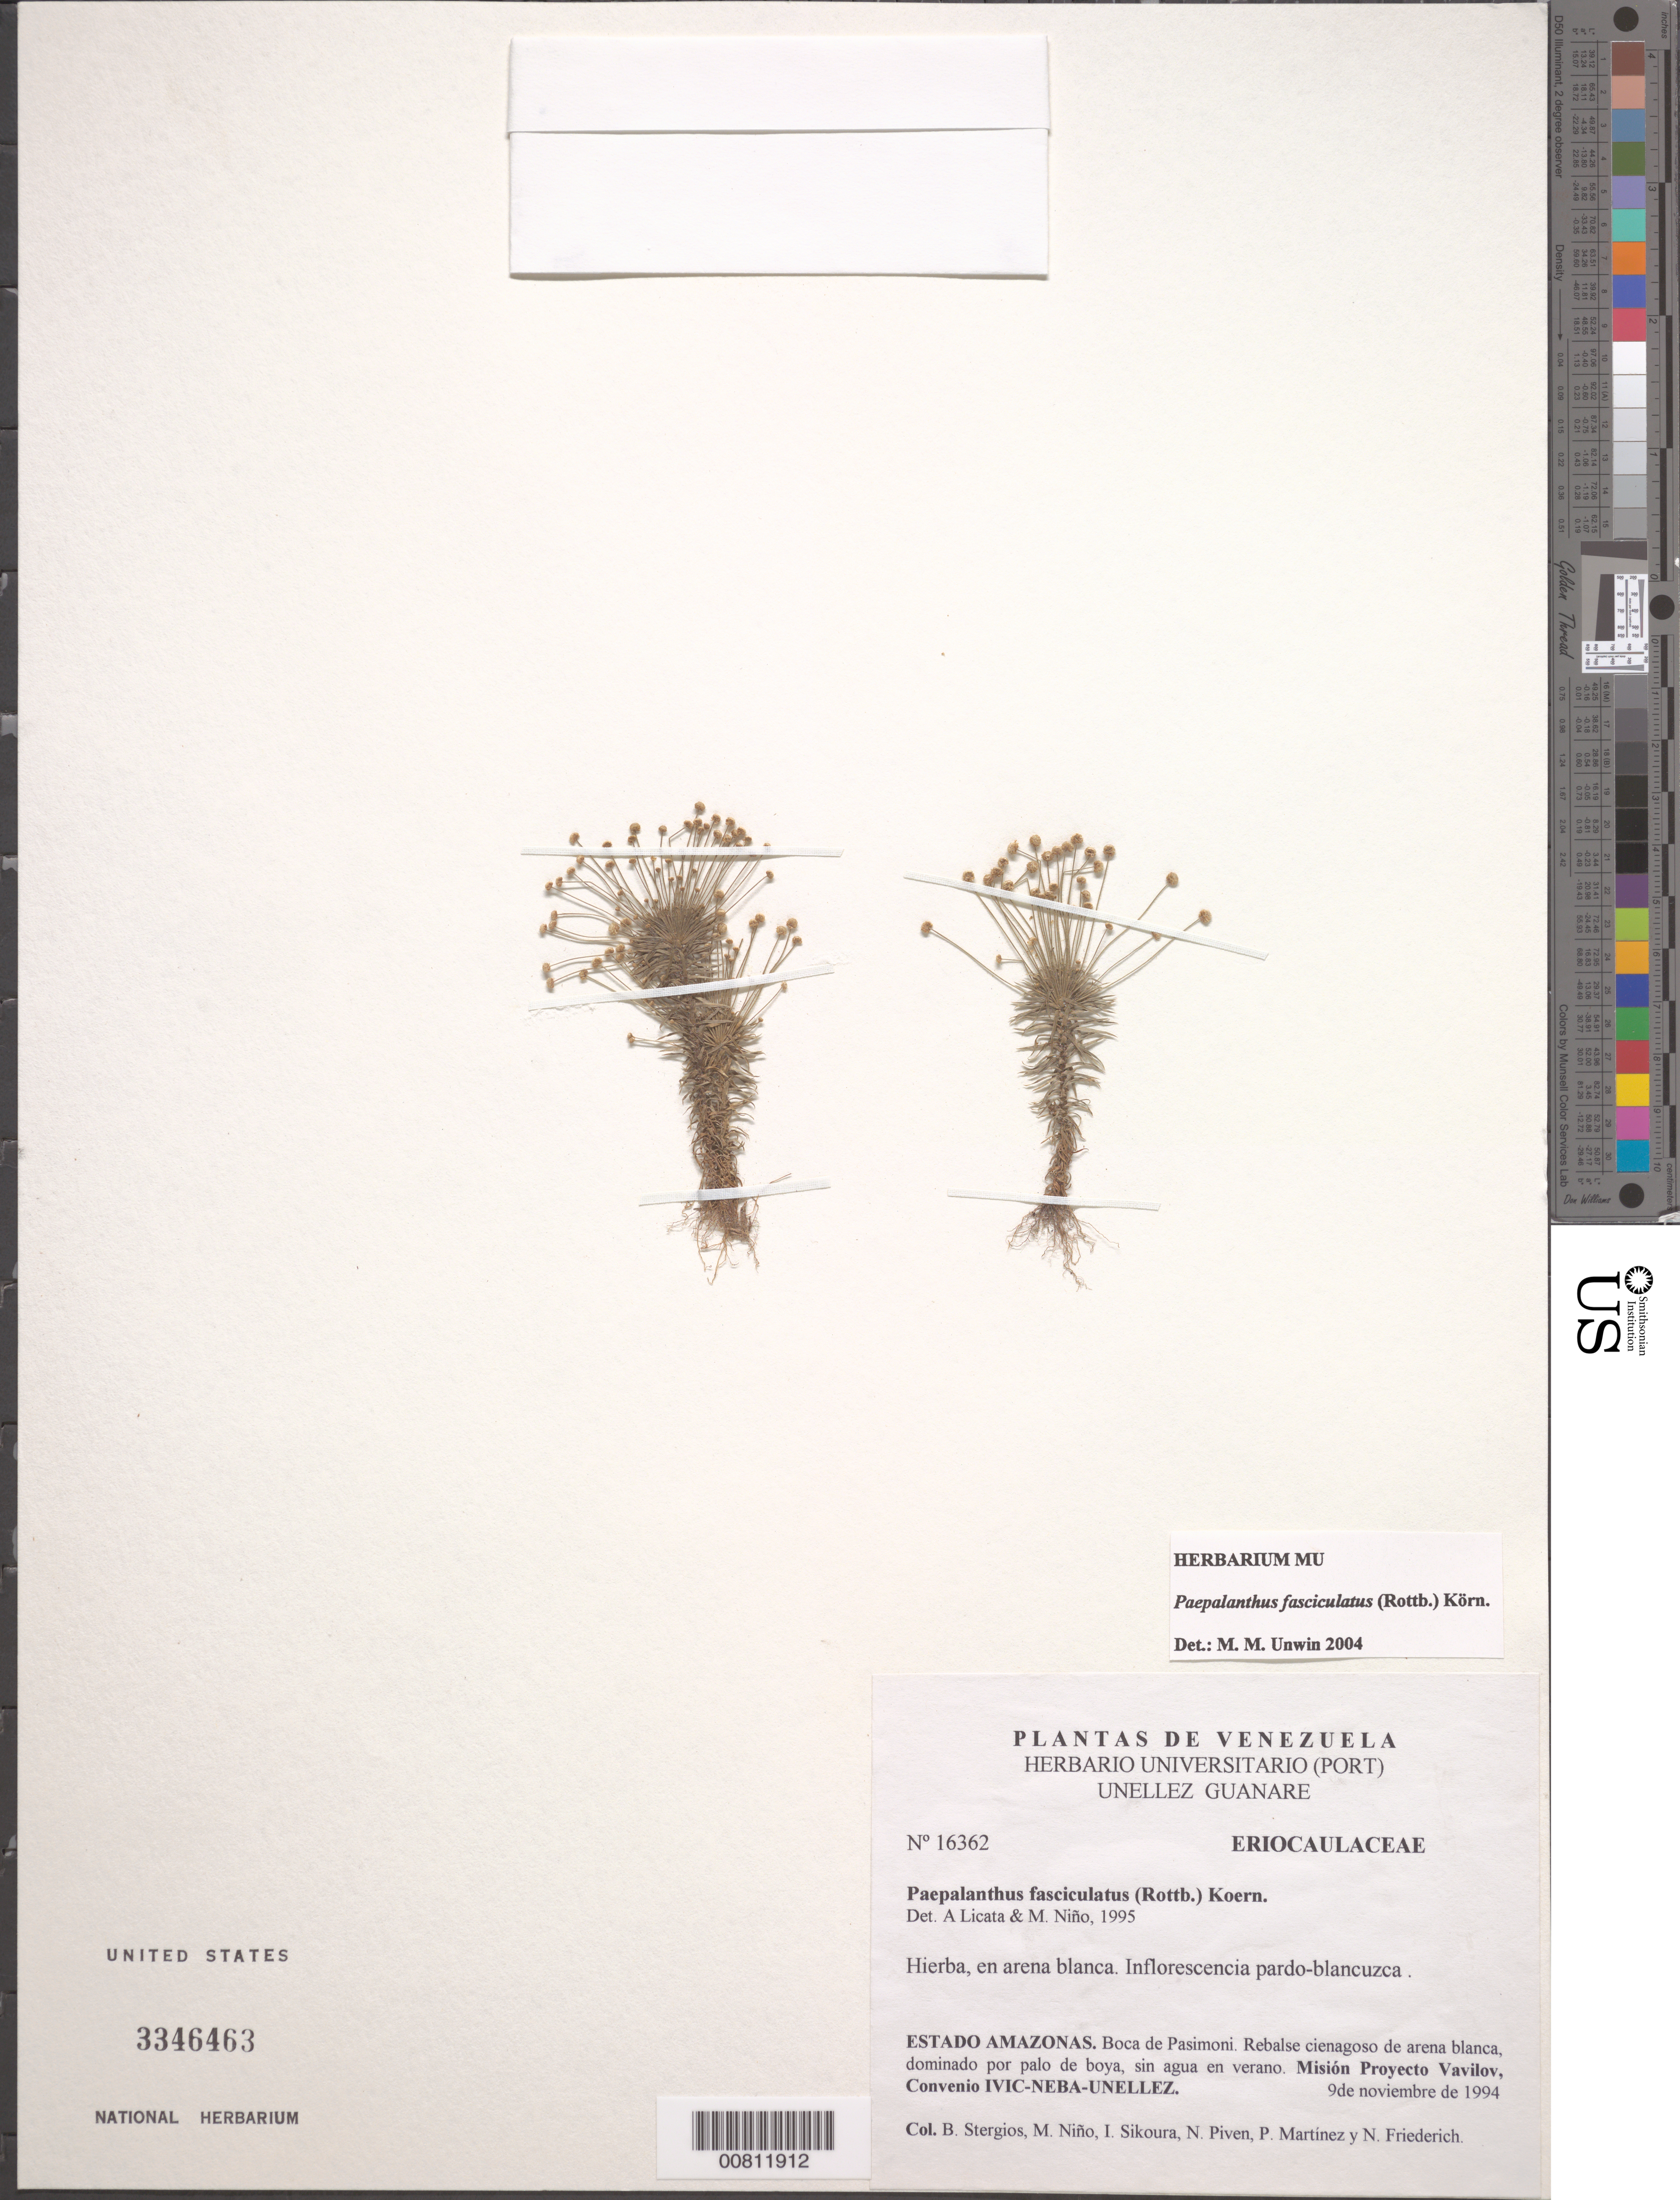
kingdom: Plantae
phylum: Tracheophyta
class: Liliopsida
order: Poales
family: Eriocaulaceae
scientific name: Giuliettia fasciculata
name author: (Rottb.) Andrino & Sano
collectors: B. G. Stergios, S. M. Niño, I. Sikoura, N. Piven, P. Martinez & N. Friederich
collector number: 16362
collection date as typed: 9-Nov-94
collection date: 1994-11-09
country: Venezuela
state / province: Amazonas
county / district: Río Negro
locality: Boca del rio Pasimoni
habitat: Rebalse cienagoso de arena blanca, dominado por palo de boya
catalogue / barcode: US 3346463